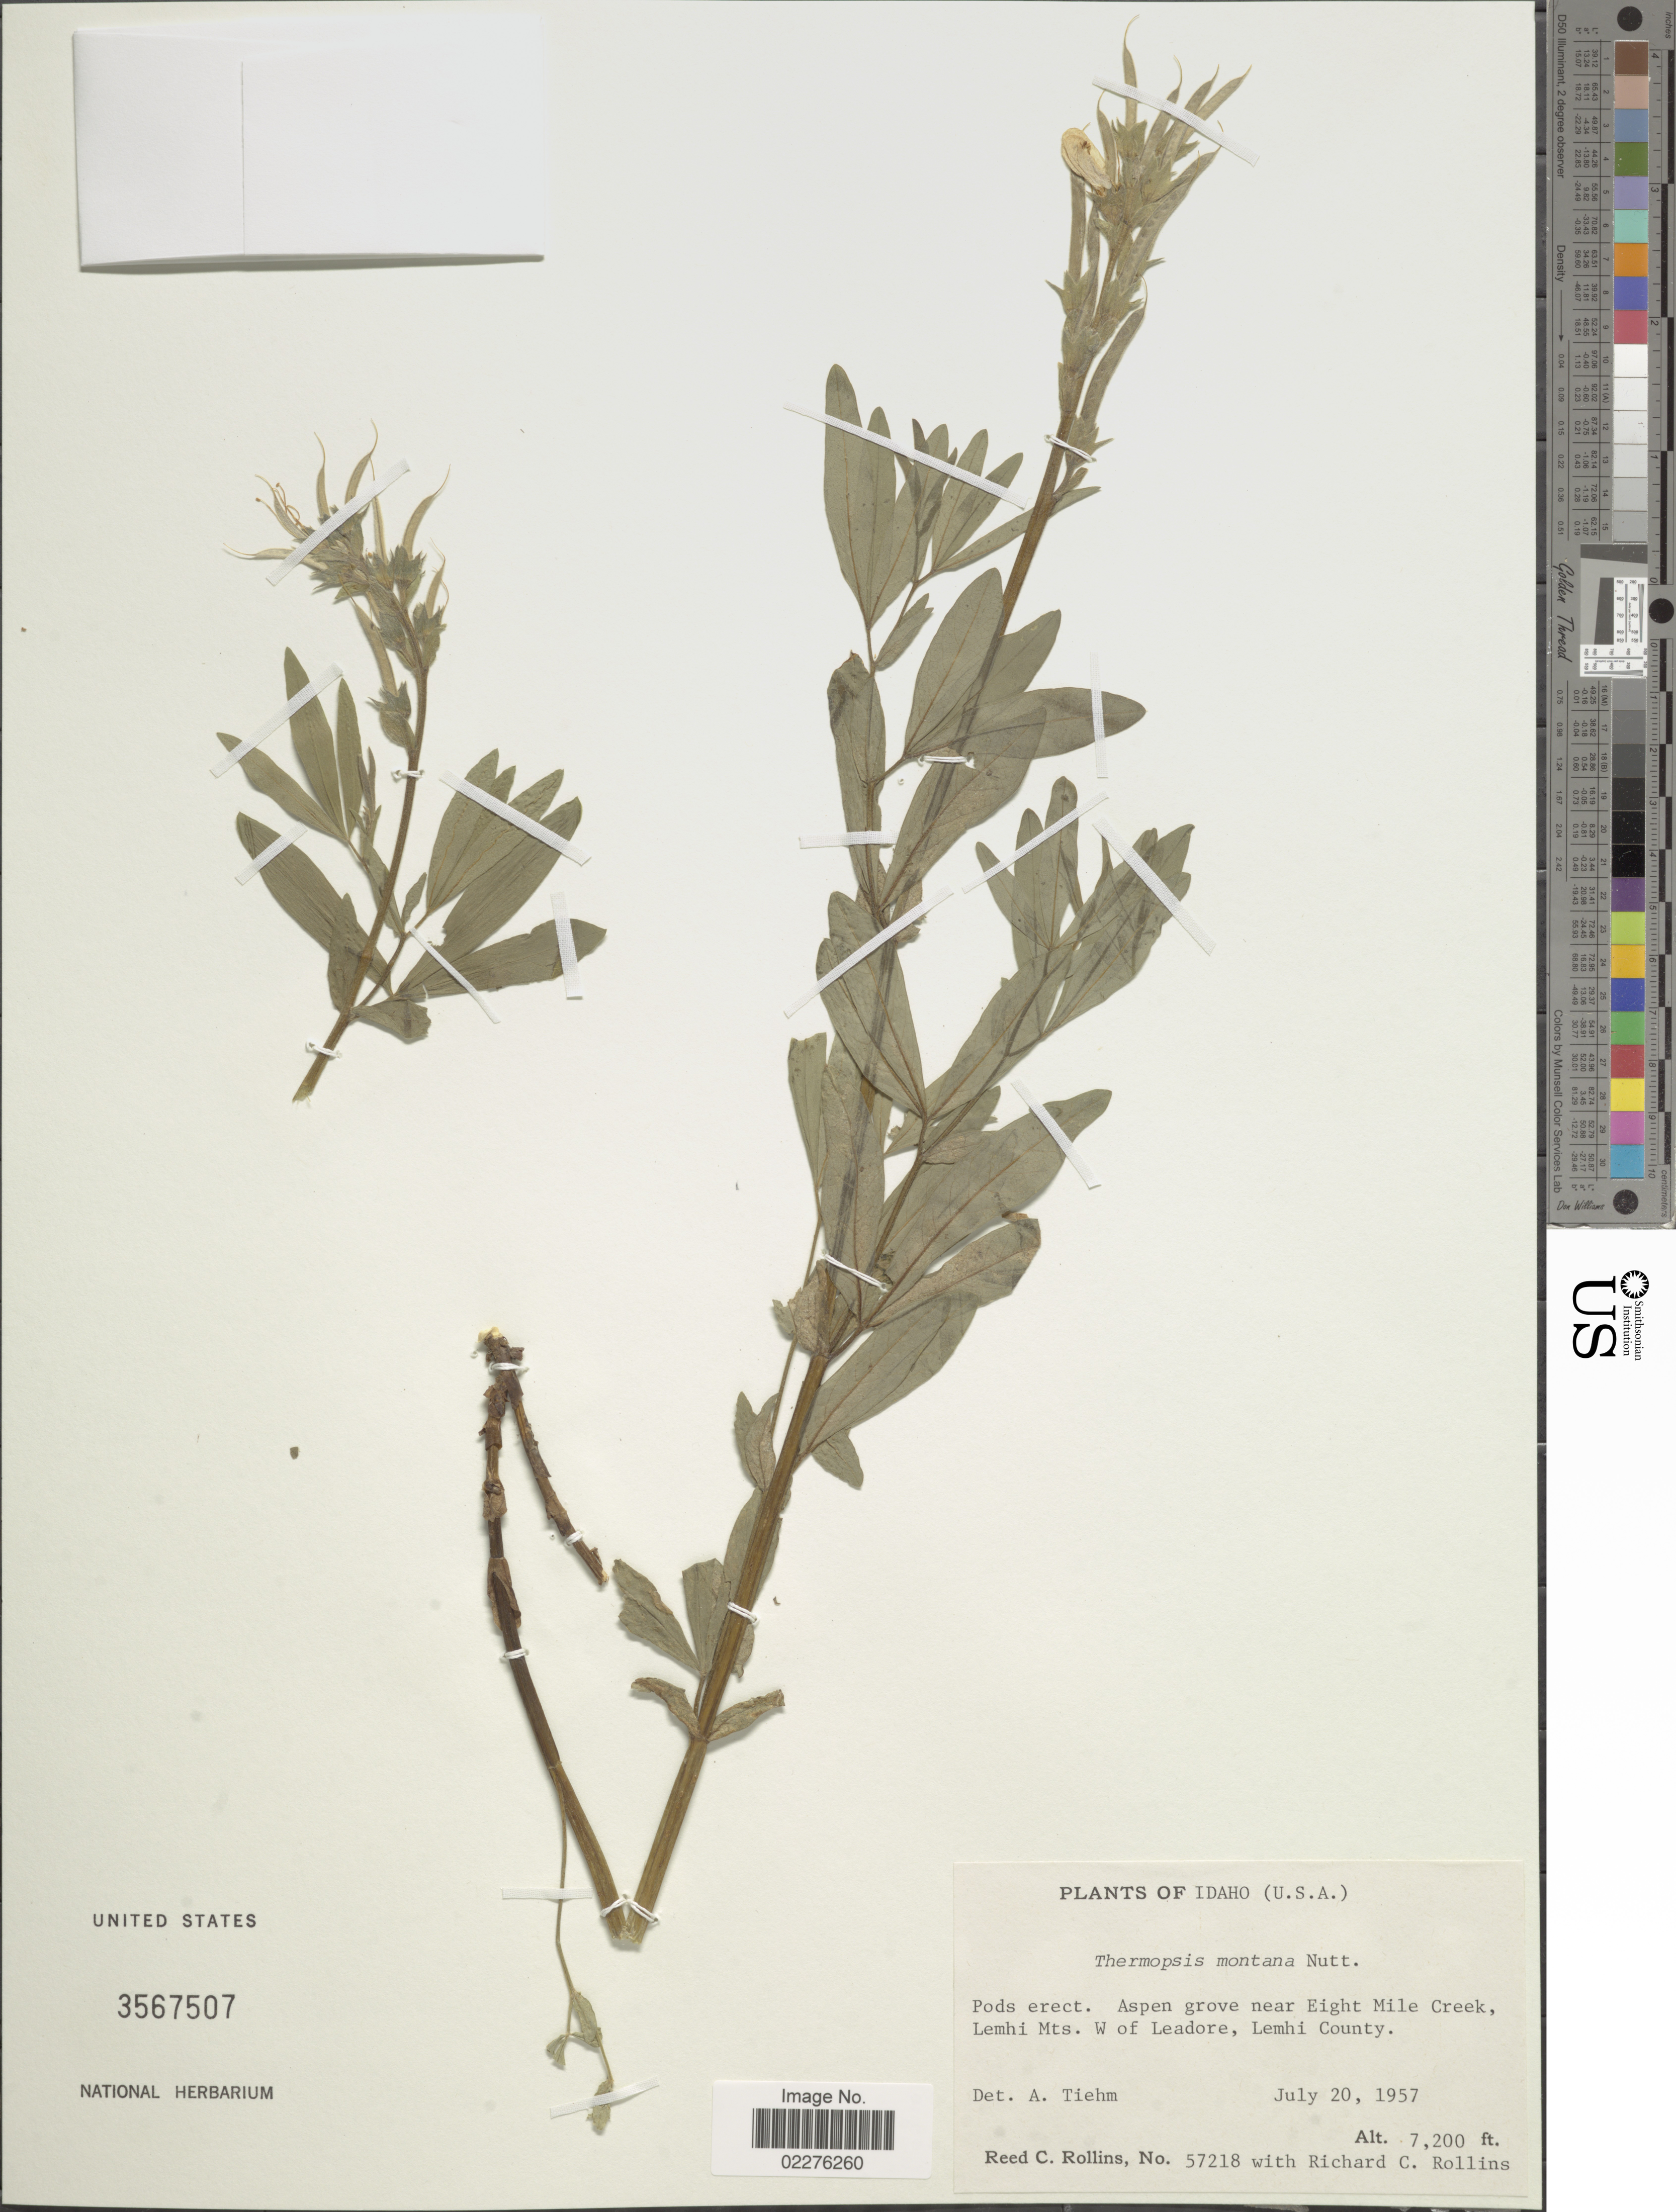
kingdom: Plantae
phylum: Tracheophyta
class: Magnoliopsida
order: Fabales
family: Fabaceae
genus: Thermopsis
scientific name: Thermopsis montana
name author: Nutt.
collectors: R. C. Rollins & R. C. Rollins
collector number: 57218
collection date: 1957-07-20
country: United States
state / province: Idaho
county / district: Lemhi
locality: Aspen grove near Eight Mile Creek, Lemhi Mts. W of Leadore.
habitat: aspen grove near creek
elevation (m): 2195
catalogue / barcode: US 3567507